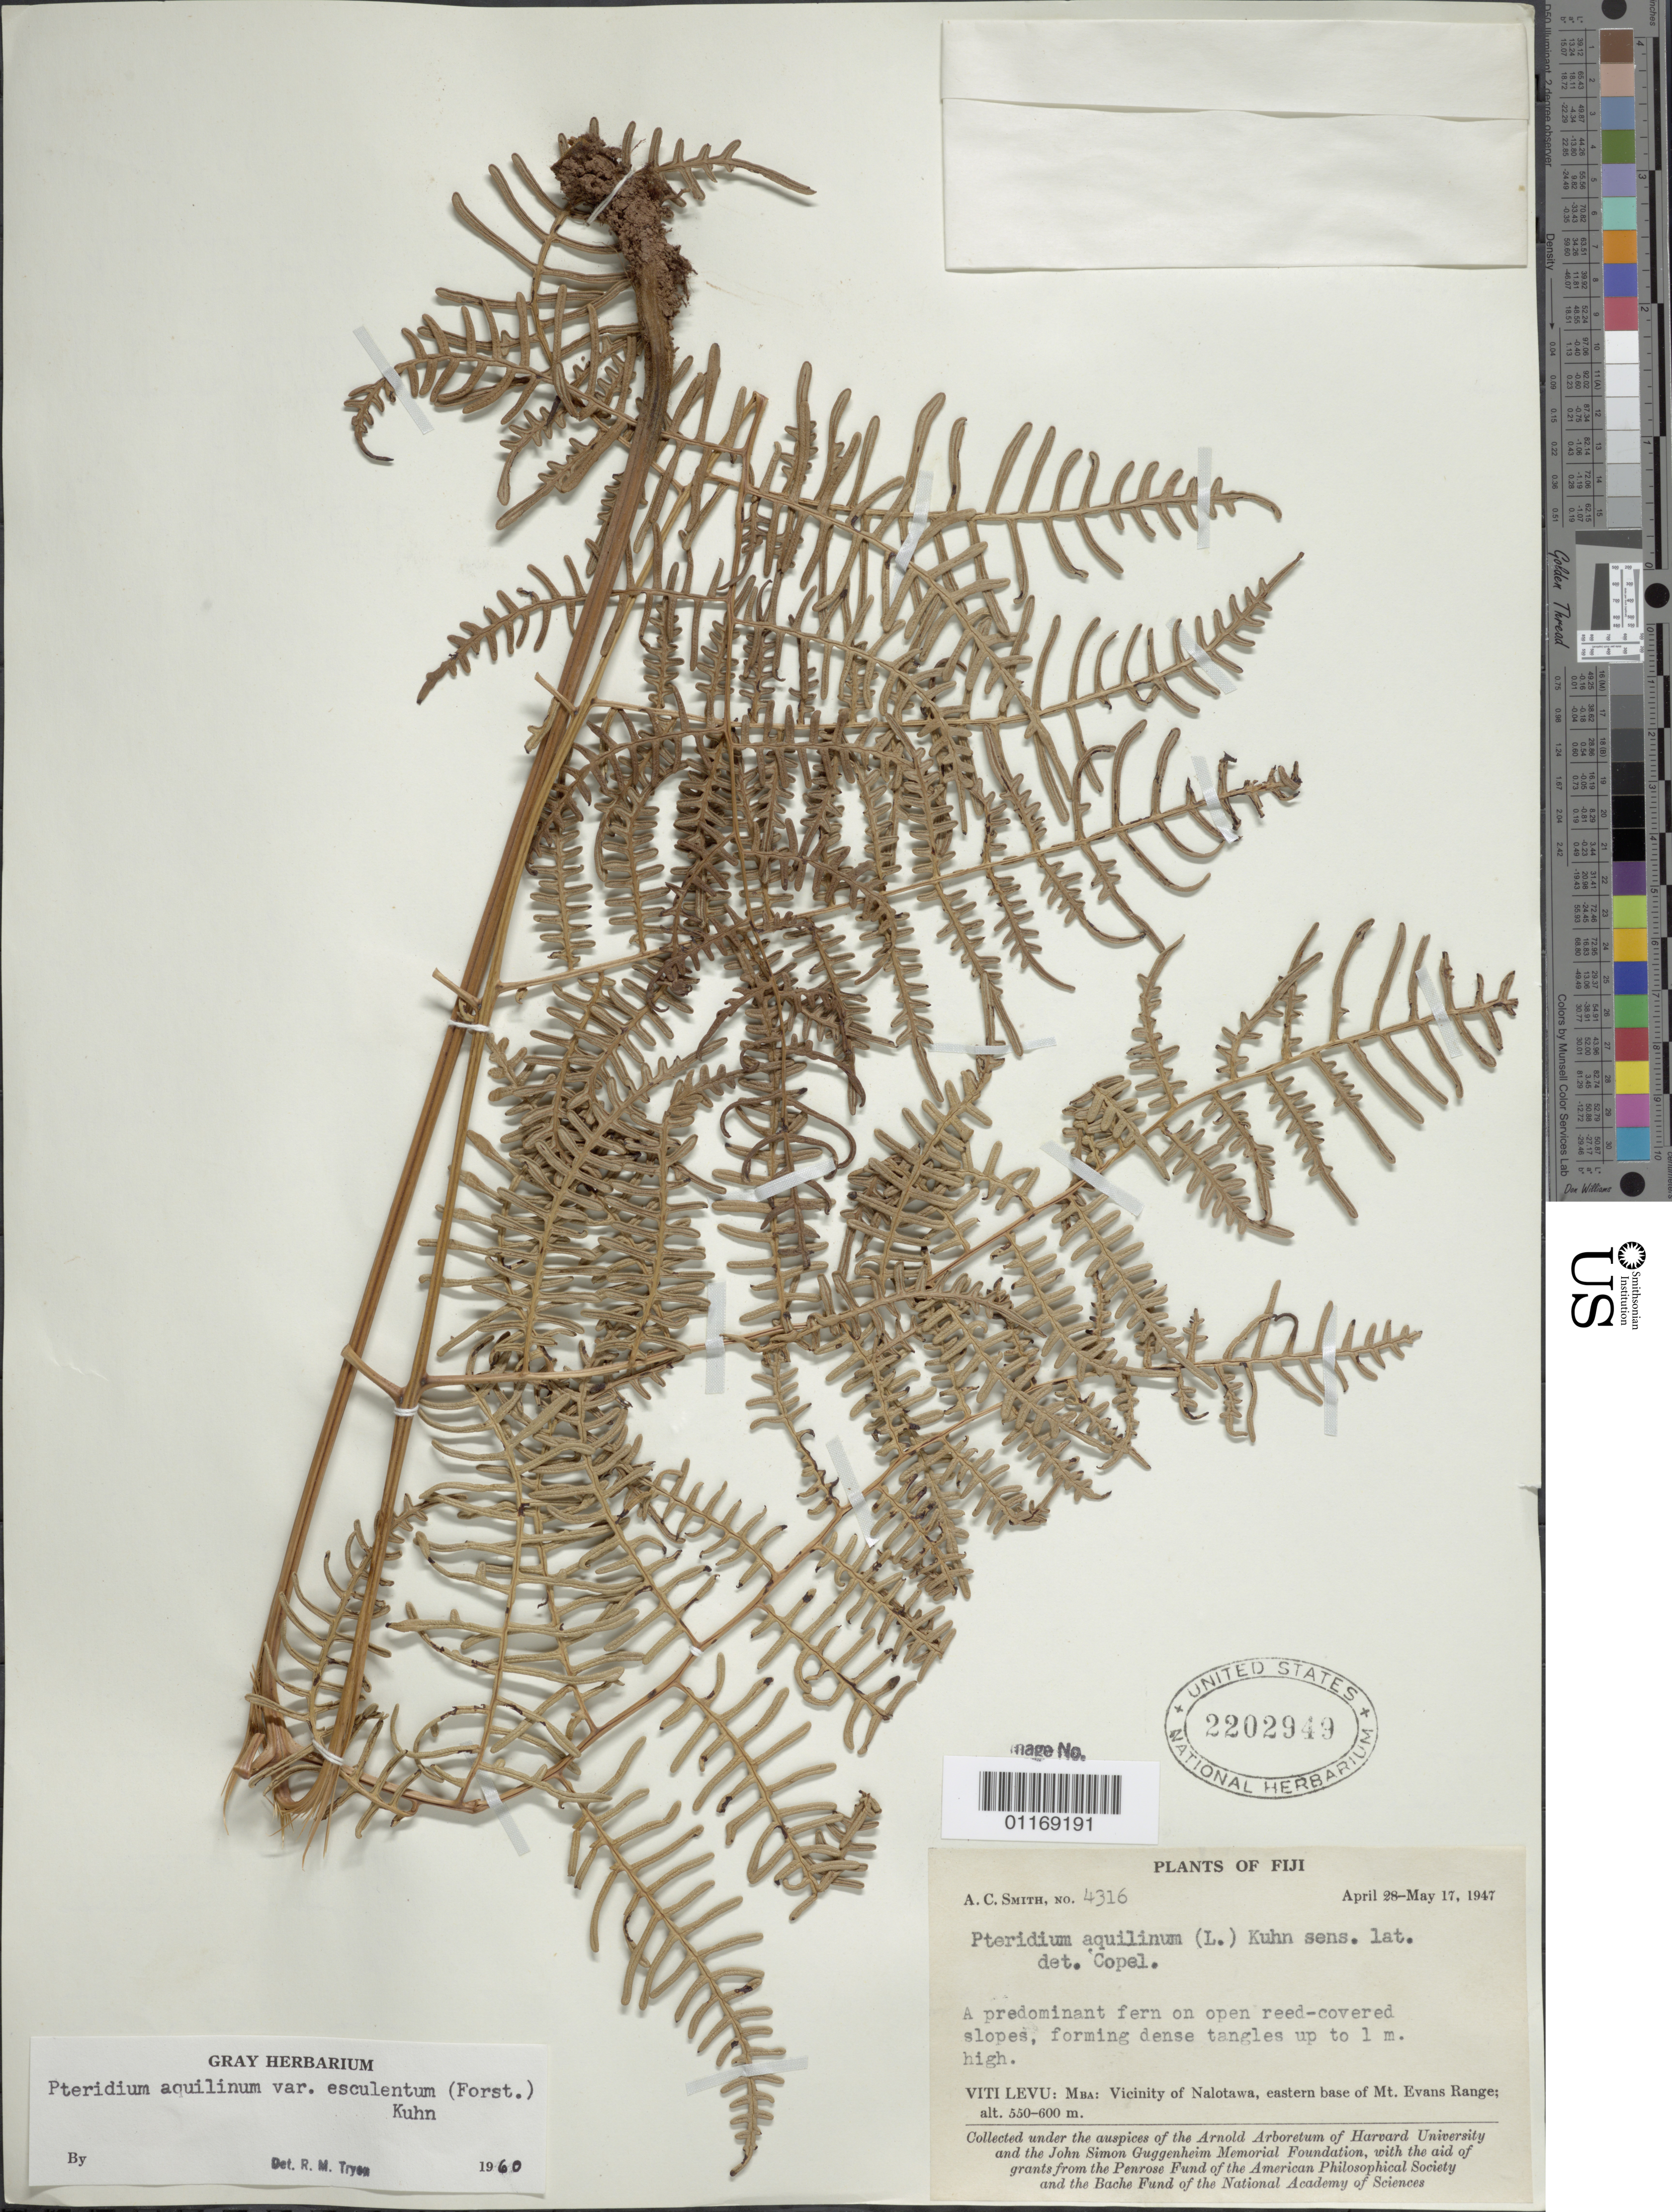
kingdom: Plantae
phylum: Tracheophyta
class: Polypodiopsida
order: Polypodiales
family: Dennstaedtiaceae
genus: Pteridium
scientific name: Pteridium esculentum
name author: (G. Forst.) Cockayne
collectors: A. C. Smith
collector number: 4316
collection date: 1947-04-28/1947-05-17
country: Fiji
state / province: Mba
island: Viti Levu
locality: vicinity of Nalotawa, eastern base of Mt. Evans range, Mba, Viti Levu, Fiji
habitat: Reed covered slopes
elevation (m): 550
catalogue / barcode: US 2202949